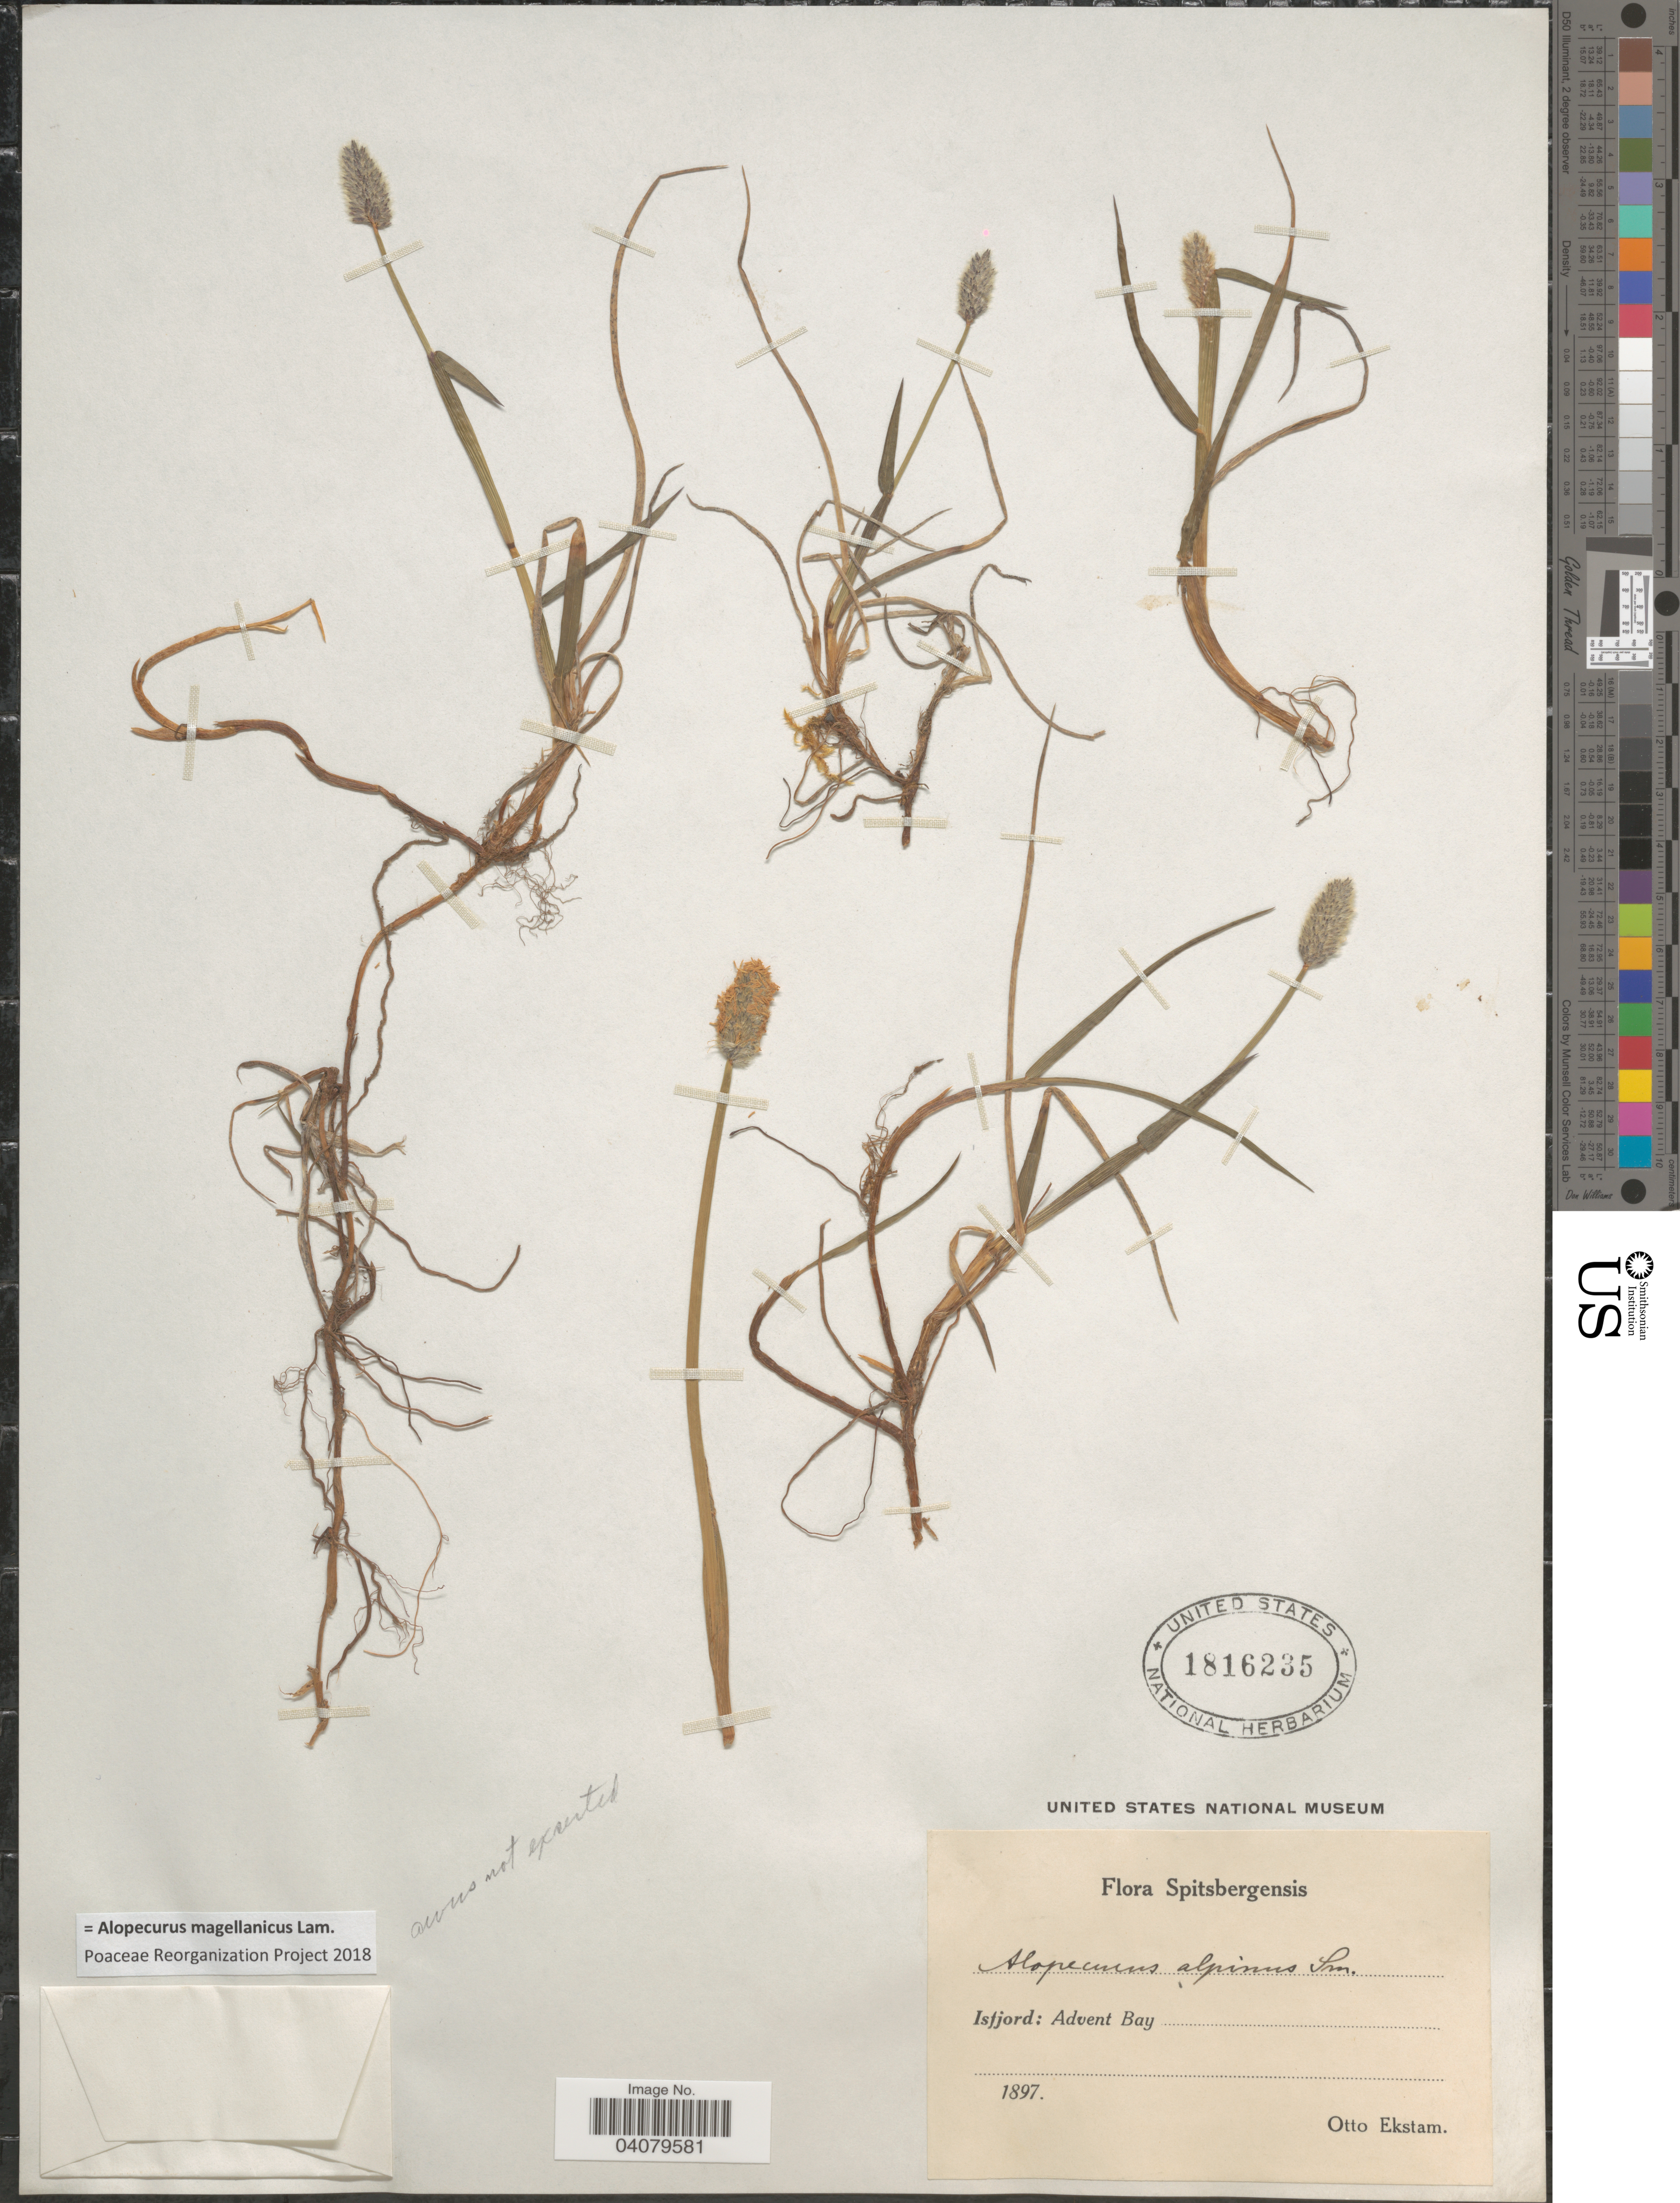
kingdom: Plantae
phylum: Tracheophyta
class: Liliopsida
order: Poales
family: Poaceae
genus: Alopecurus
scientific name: Alopecurus magellanicus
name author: Lam.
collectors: O. Ekstam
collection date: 1897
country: Norway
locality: Spitsbergensis. Isfjord: Advent Bay.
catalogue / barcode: US 1816235